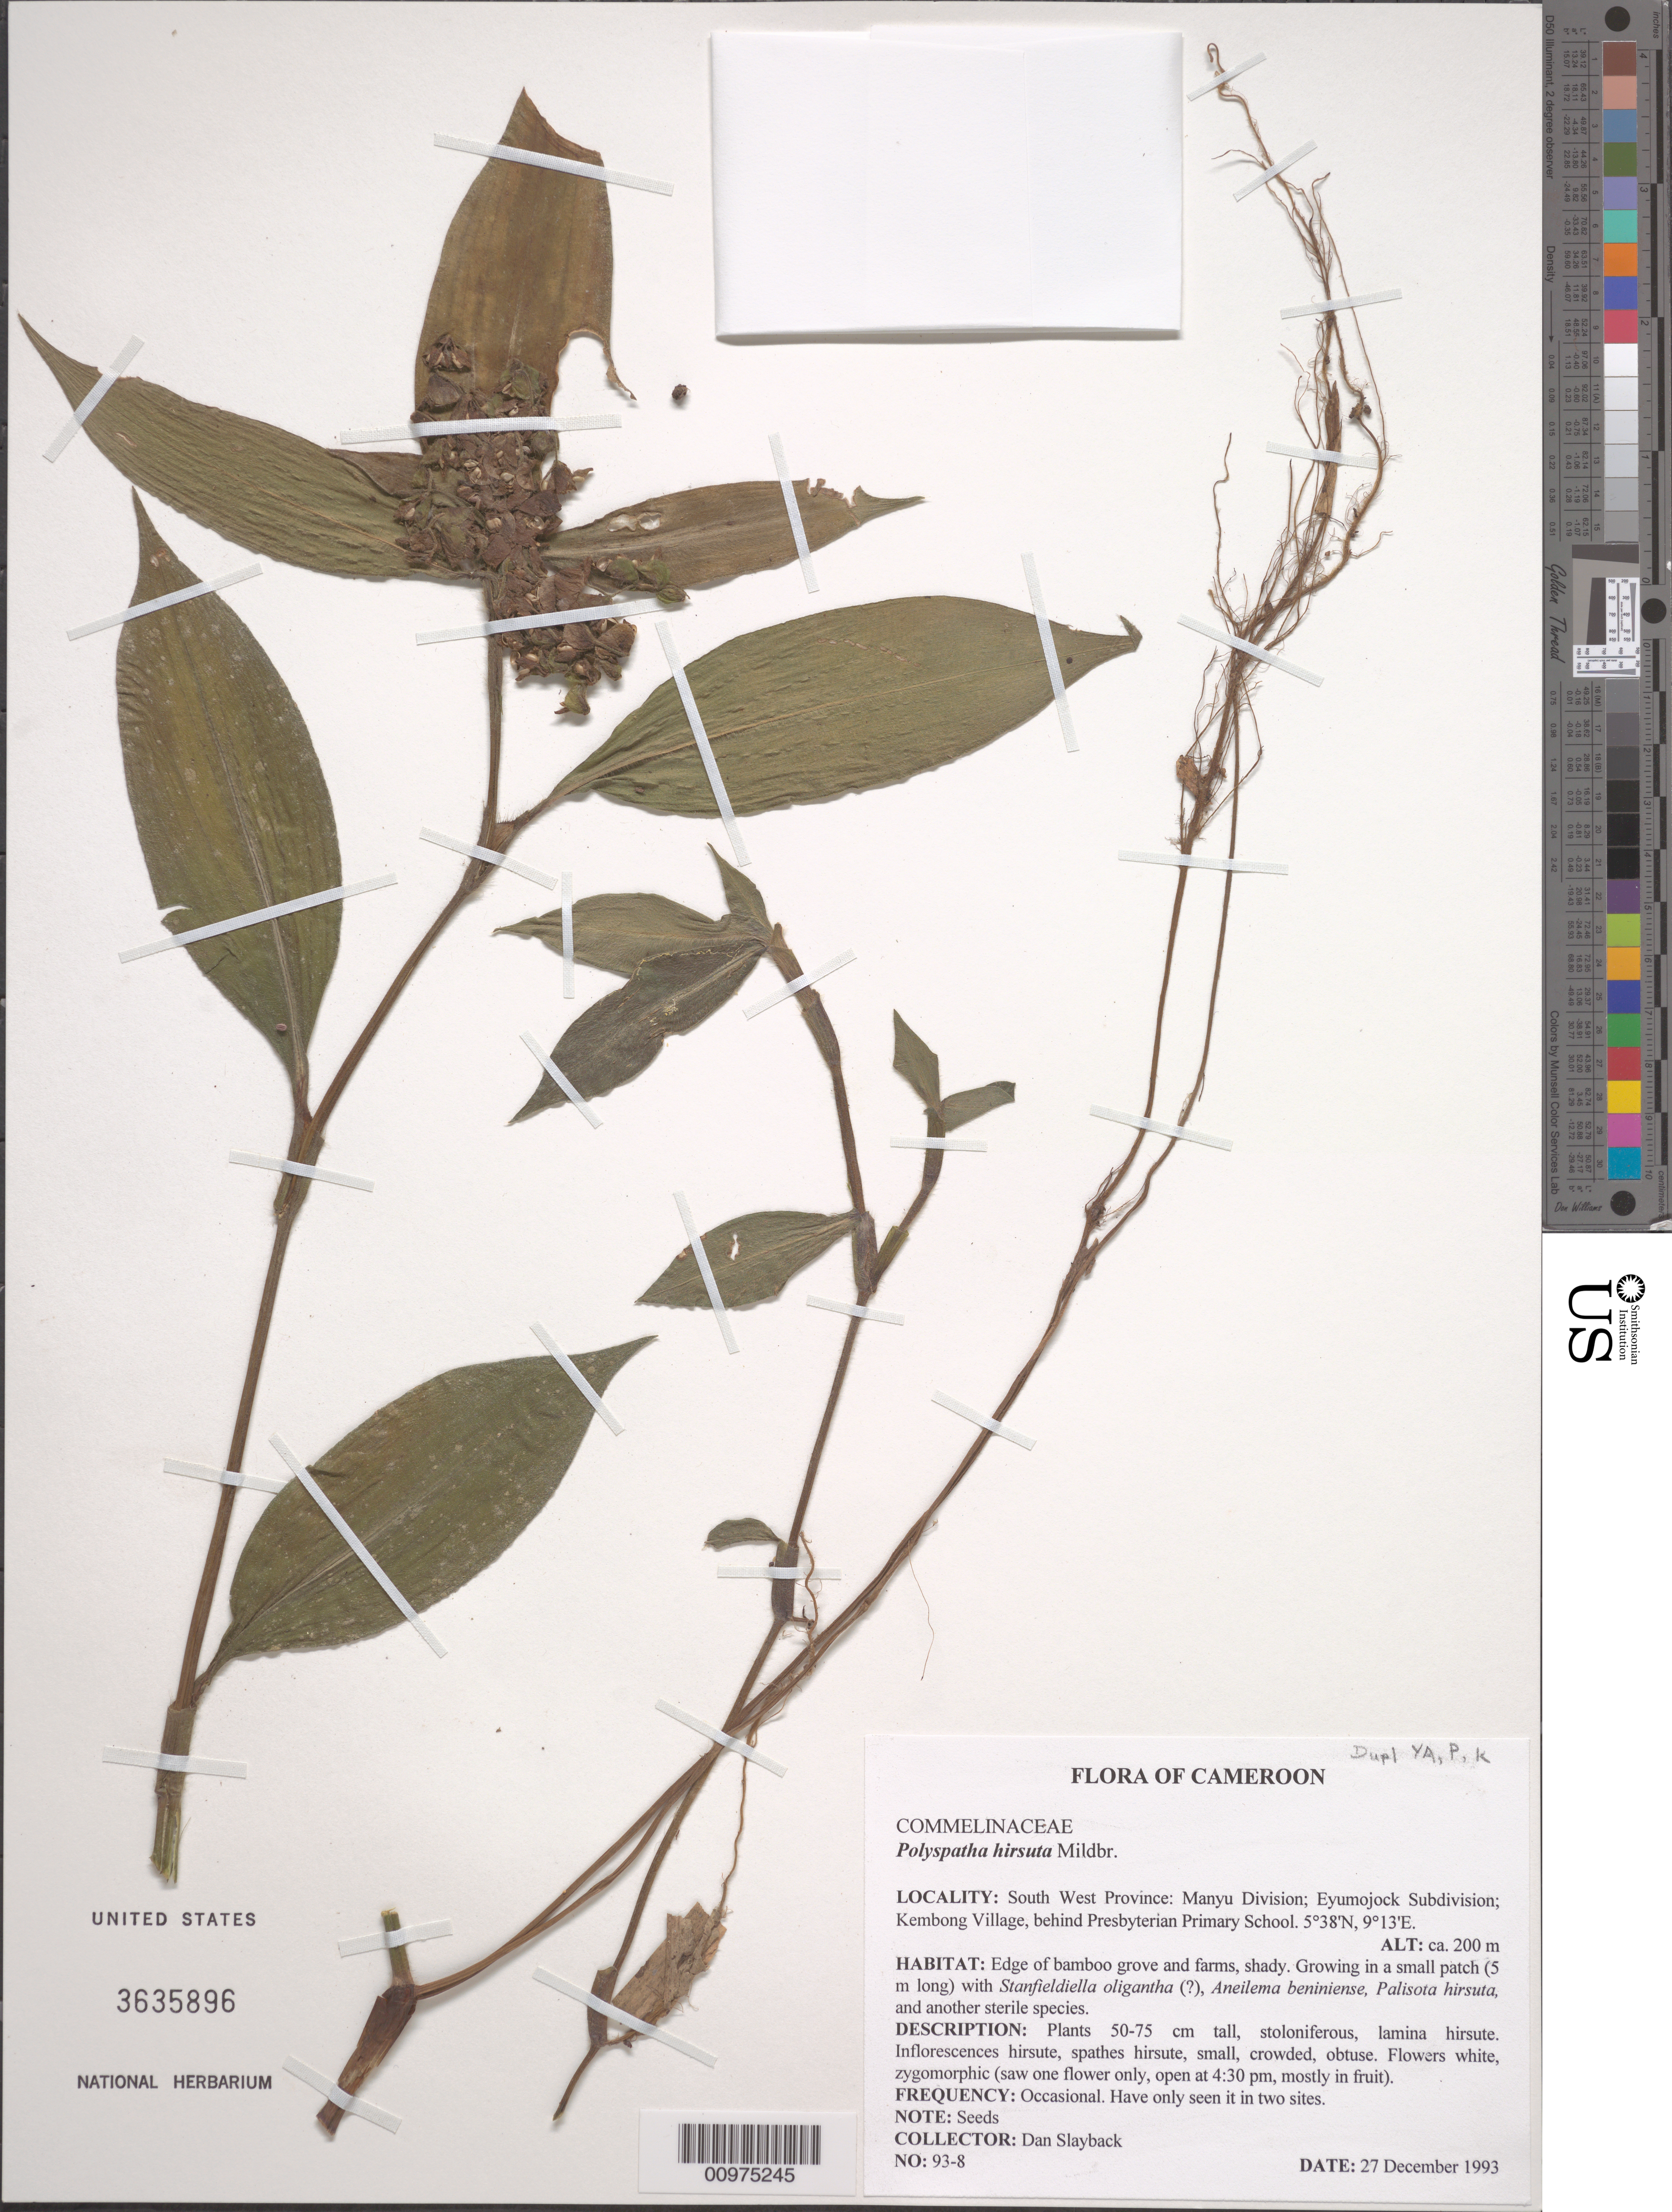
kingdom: Plantae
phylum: Tracheophyta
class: Liliopsida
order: Commelinales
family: Commelinaceae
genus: Polyspatha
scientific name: Polyspatha hirsuta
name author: Mildbr.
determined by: Faden, Robert B., (US), Smithsonian Institution - National Museum of Natural History (UNITED STATES)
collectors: D. Slayback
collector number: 93-8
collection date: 1993-12-27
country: Cameroon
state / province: Sud-Ouest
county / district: Manyu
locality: Kembong Village, behind Presbyterian Primary School.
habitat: Edge of bamboo grove and farms, shady. Growing in a small patch (5 m long) with Stanfieldiella oligantha (?), Aneilema beniniense, Palisota hirsuta, and another sterile species.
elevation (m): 200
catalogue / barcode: US 3635896